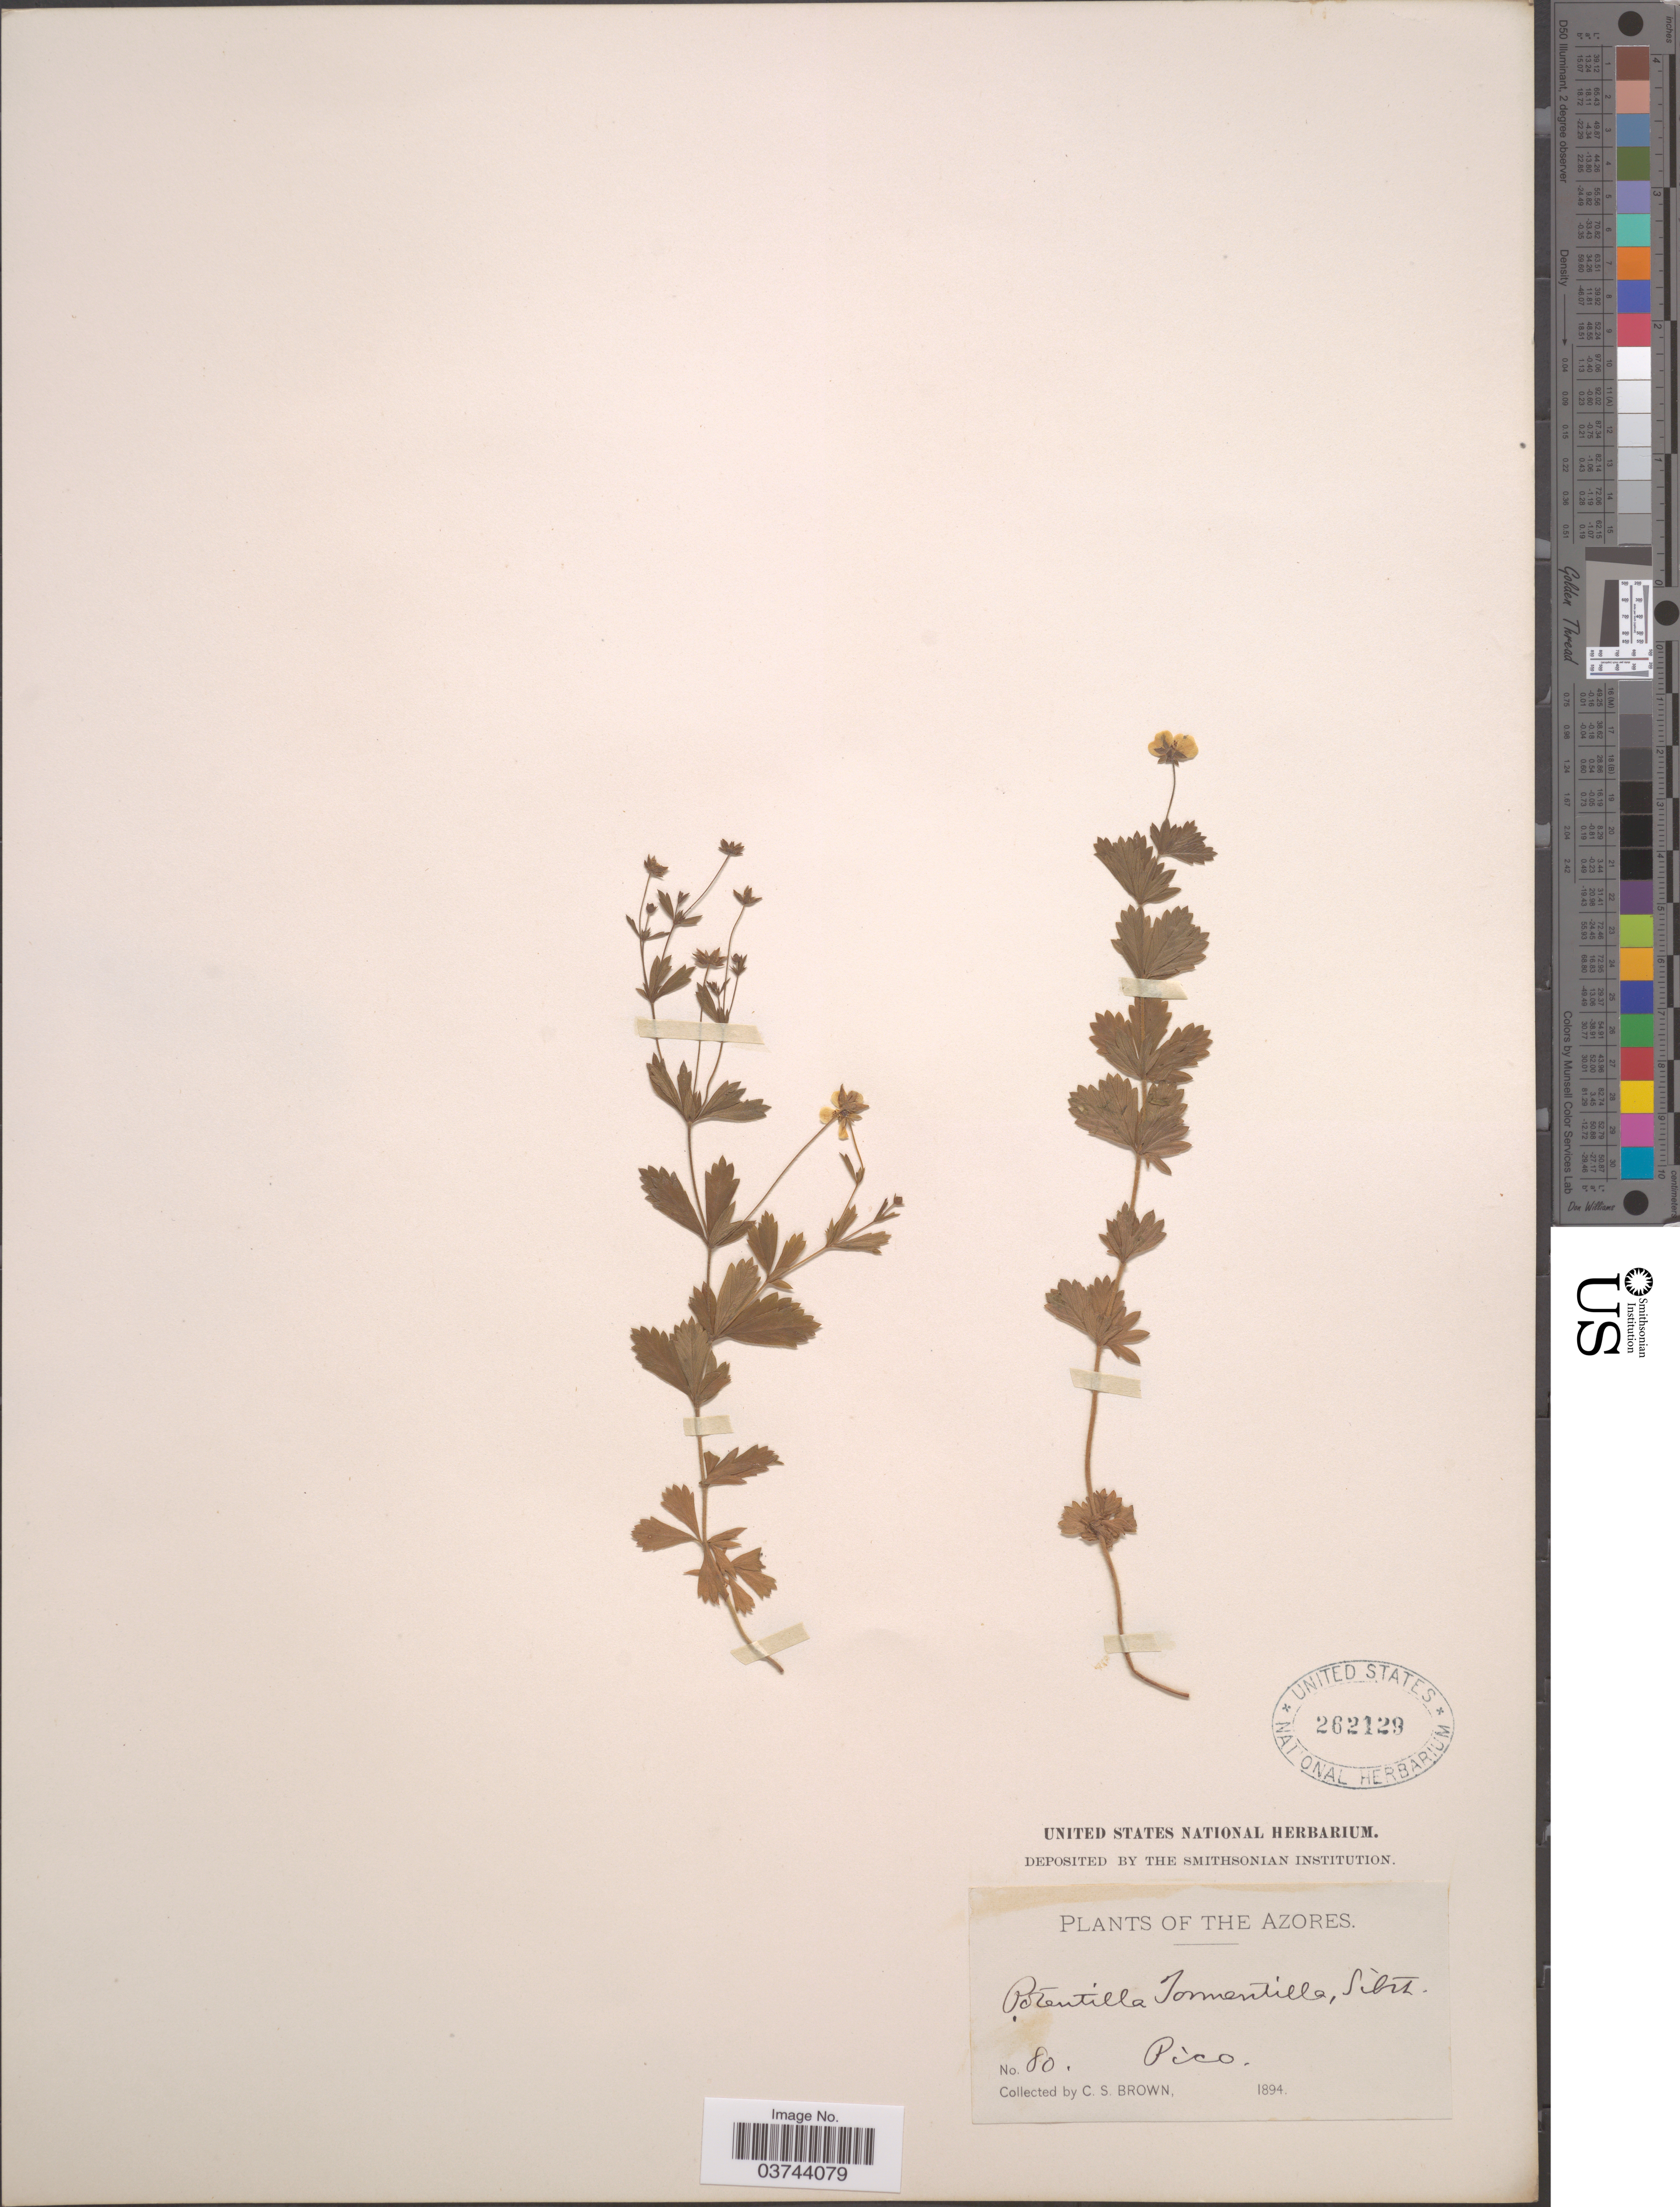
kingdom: Plantae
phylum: Tracheophyta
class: Magnoliopsida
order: Rosales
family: Rosaceae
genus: Potentilla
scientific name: Potentilla tormentilla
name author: Neck.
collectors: C. S. Brown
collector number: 80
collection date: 1894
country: Portugal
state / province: Azores (Aut. Reg.)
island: Pico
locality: Pico.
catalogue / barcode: US 262129